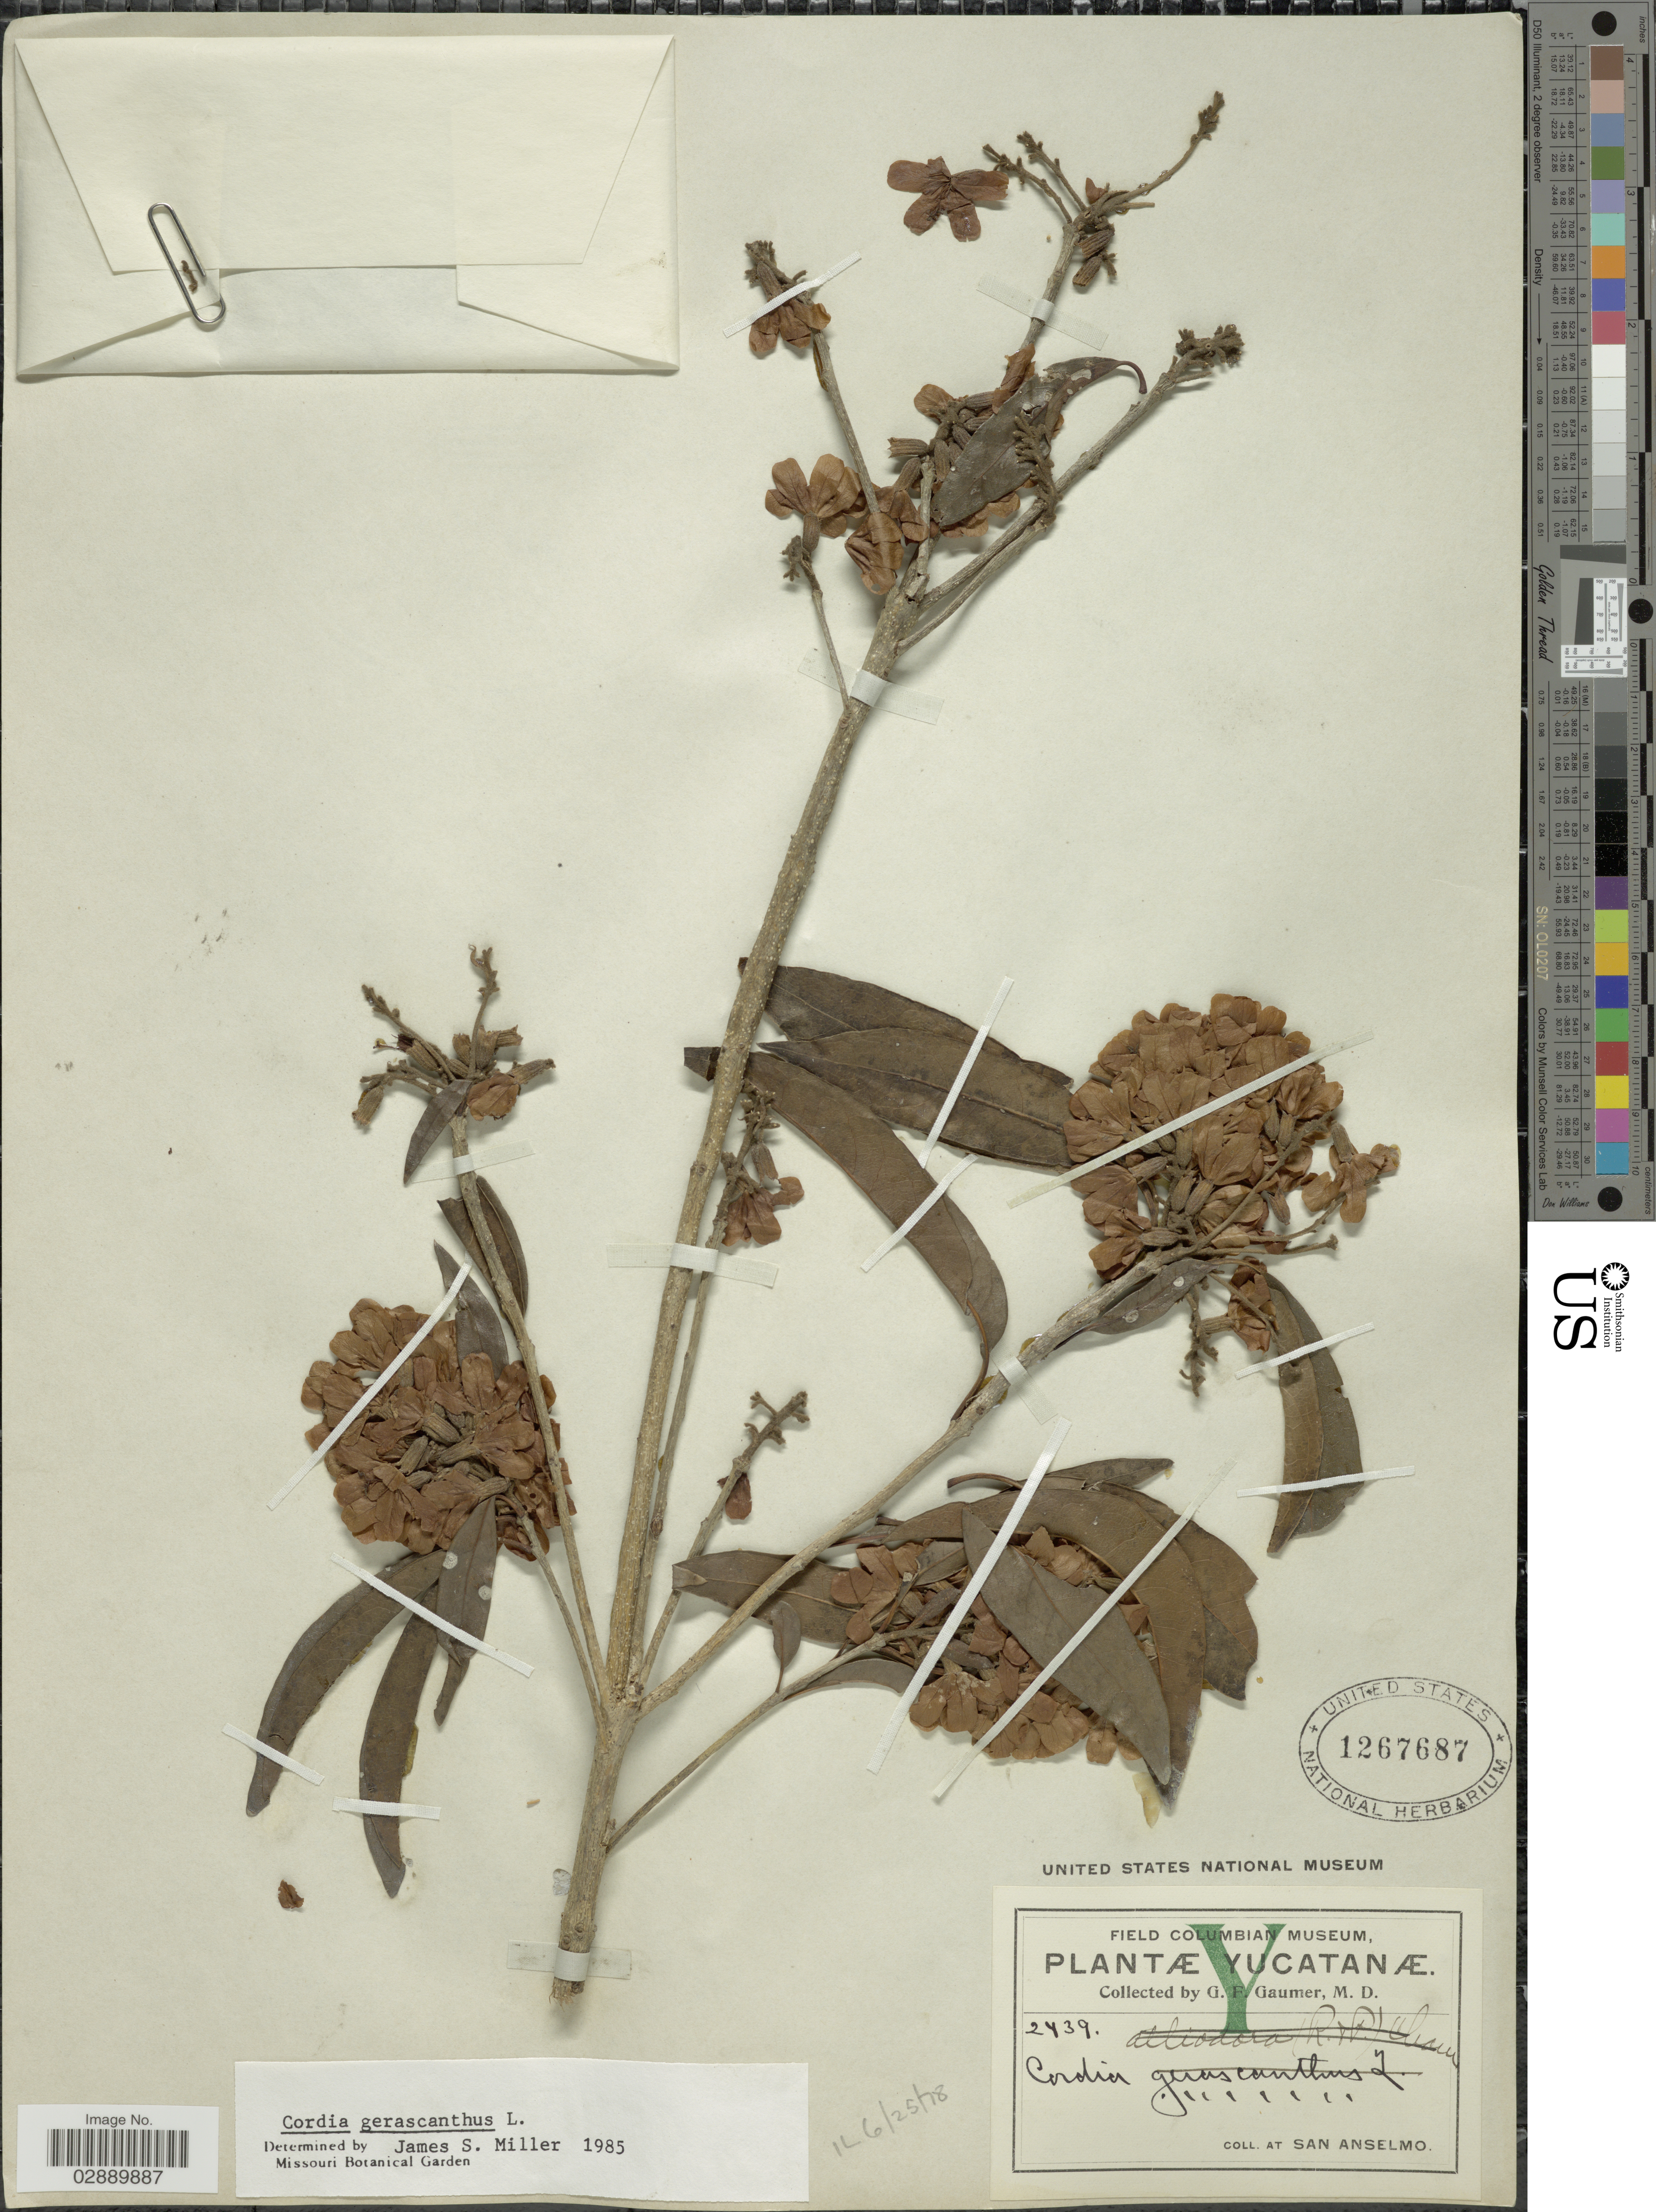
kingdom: Plantae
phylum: Tracheophyta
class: Magnoliopsida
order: Boraginales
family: Cordiaceae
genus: Cordia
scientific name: Cordia gerascanthus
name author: L.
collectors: G. F. Gaumer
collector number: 2439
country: Mexico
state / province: Yucatán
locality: At San Anselmo.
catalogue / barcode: US 1267687